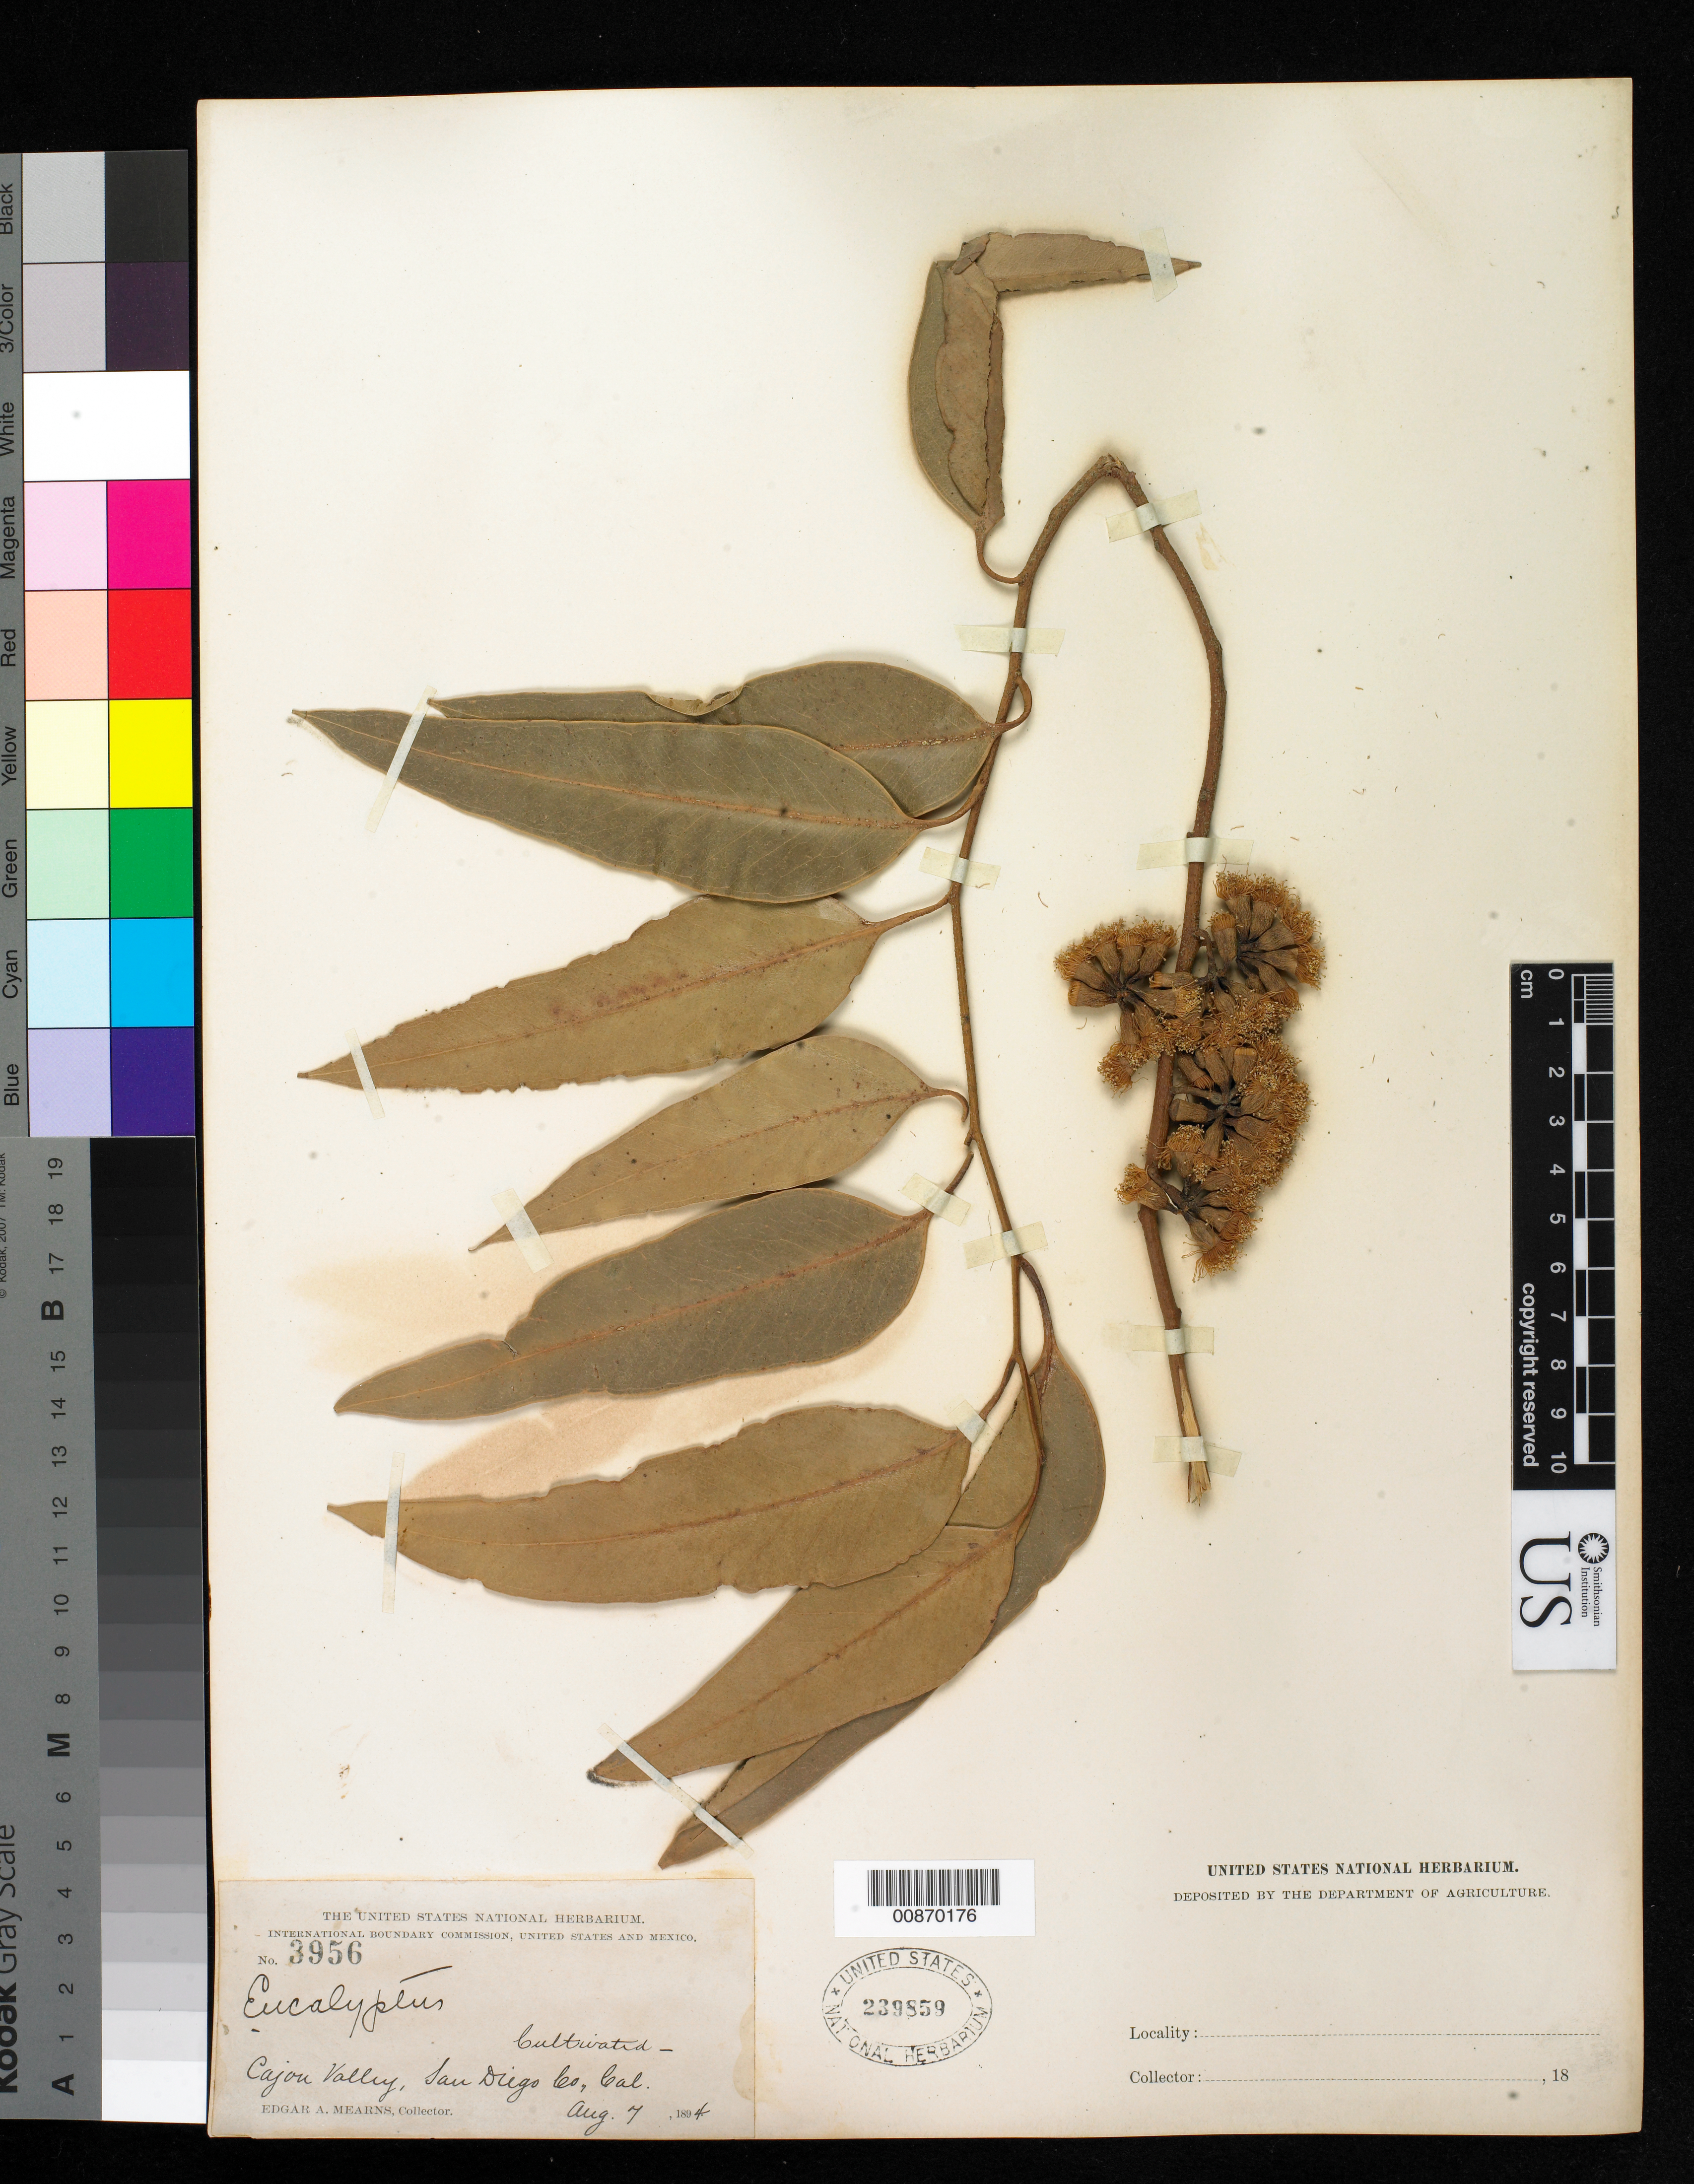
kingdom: Plantae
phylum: Tracheophyta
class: Magnoliopsida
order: Myrtales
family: Myrtaceae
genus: Eucalyptus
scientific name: Eucalyptus sp.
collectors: E. A. Mearns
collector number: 3956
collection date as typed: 07 Aug 1894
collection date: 1894-08-07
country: United States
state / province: California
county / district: San Diego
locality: Cajon Valley, San Diego County, California.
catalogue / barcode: US 239859